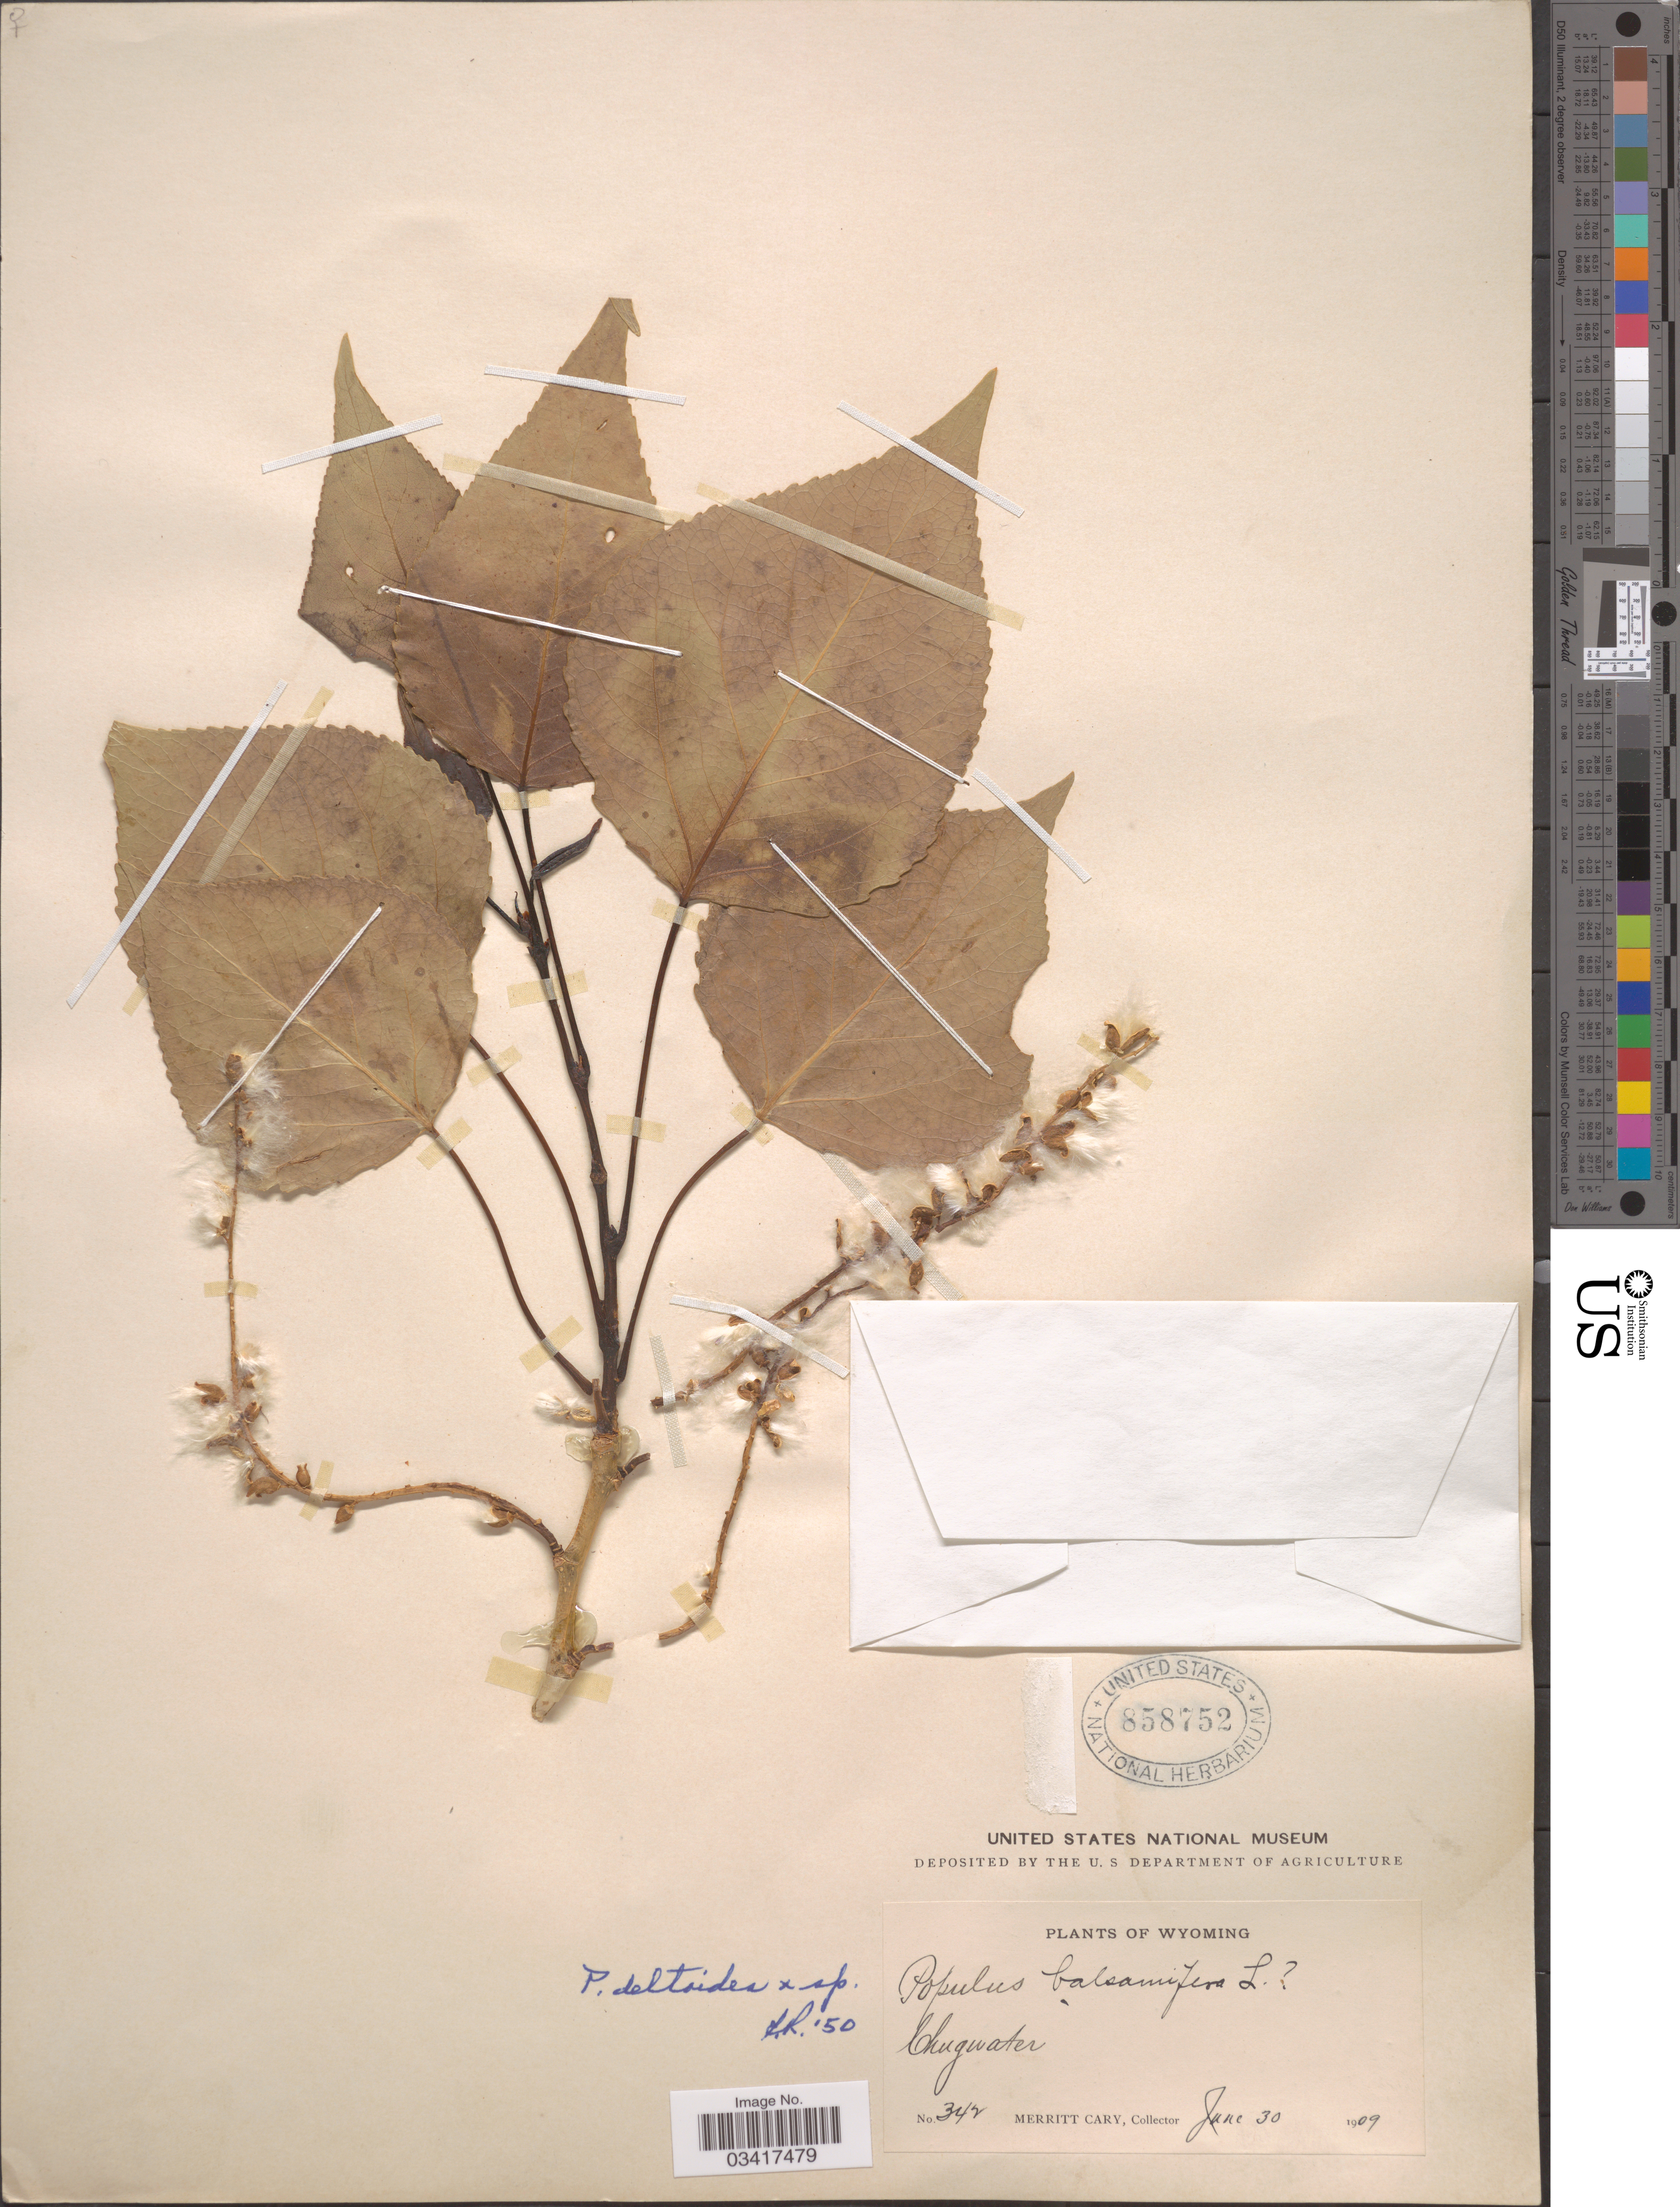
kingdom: Plantae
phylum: Tracheophyta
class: Magnoliopsida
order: Malpighiales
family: Salicaceae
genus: Populus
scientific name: Populus acuminata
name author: Rydb.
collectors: M. Cary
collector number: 342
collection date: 1909-06-30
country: United States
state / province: Wyoming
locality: Chugwater.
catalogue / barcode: US 858752